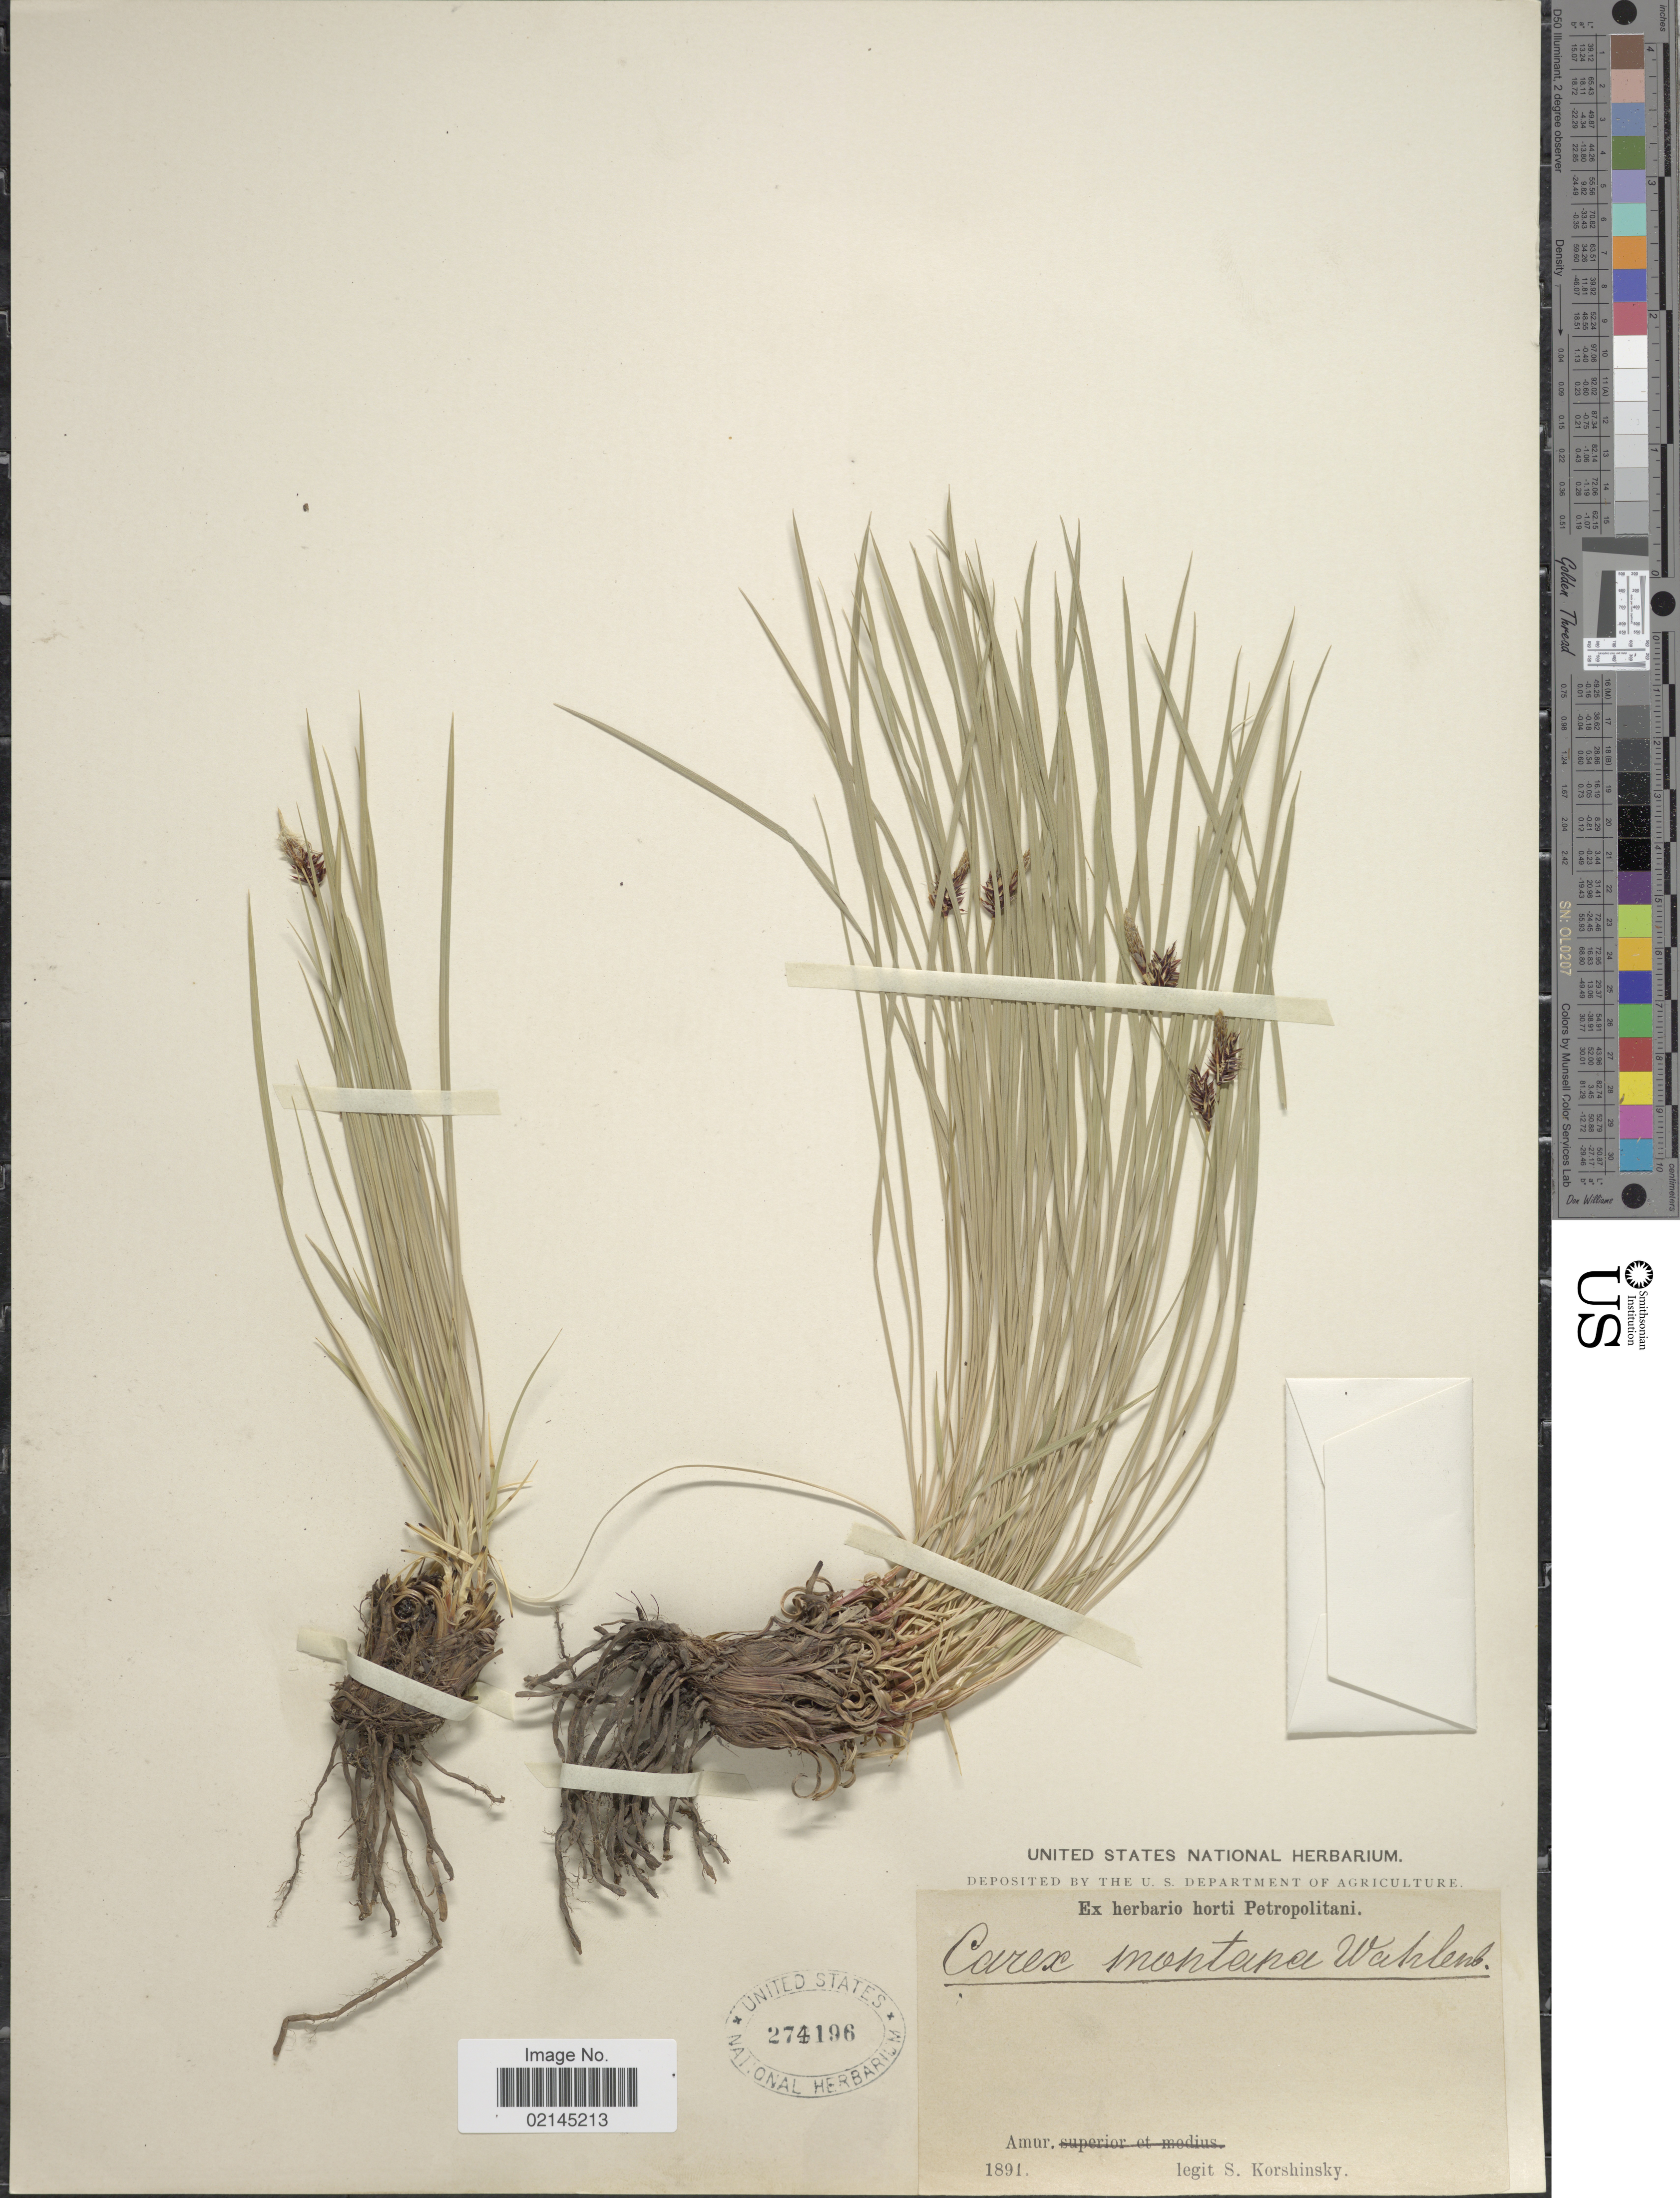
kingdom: Plantae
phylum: Tracheophyta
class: Liliopsida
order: Poales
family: Cyperaceae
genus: Carex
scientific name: Carex montana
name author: L.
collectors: S. I. Korshinsky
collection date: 1891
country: Russian Federation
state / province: Amur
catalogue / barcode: US 274196